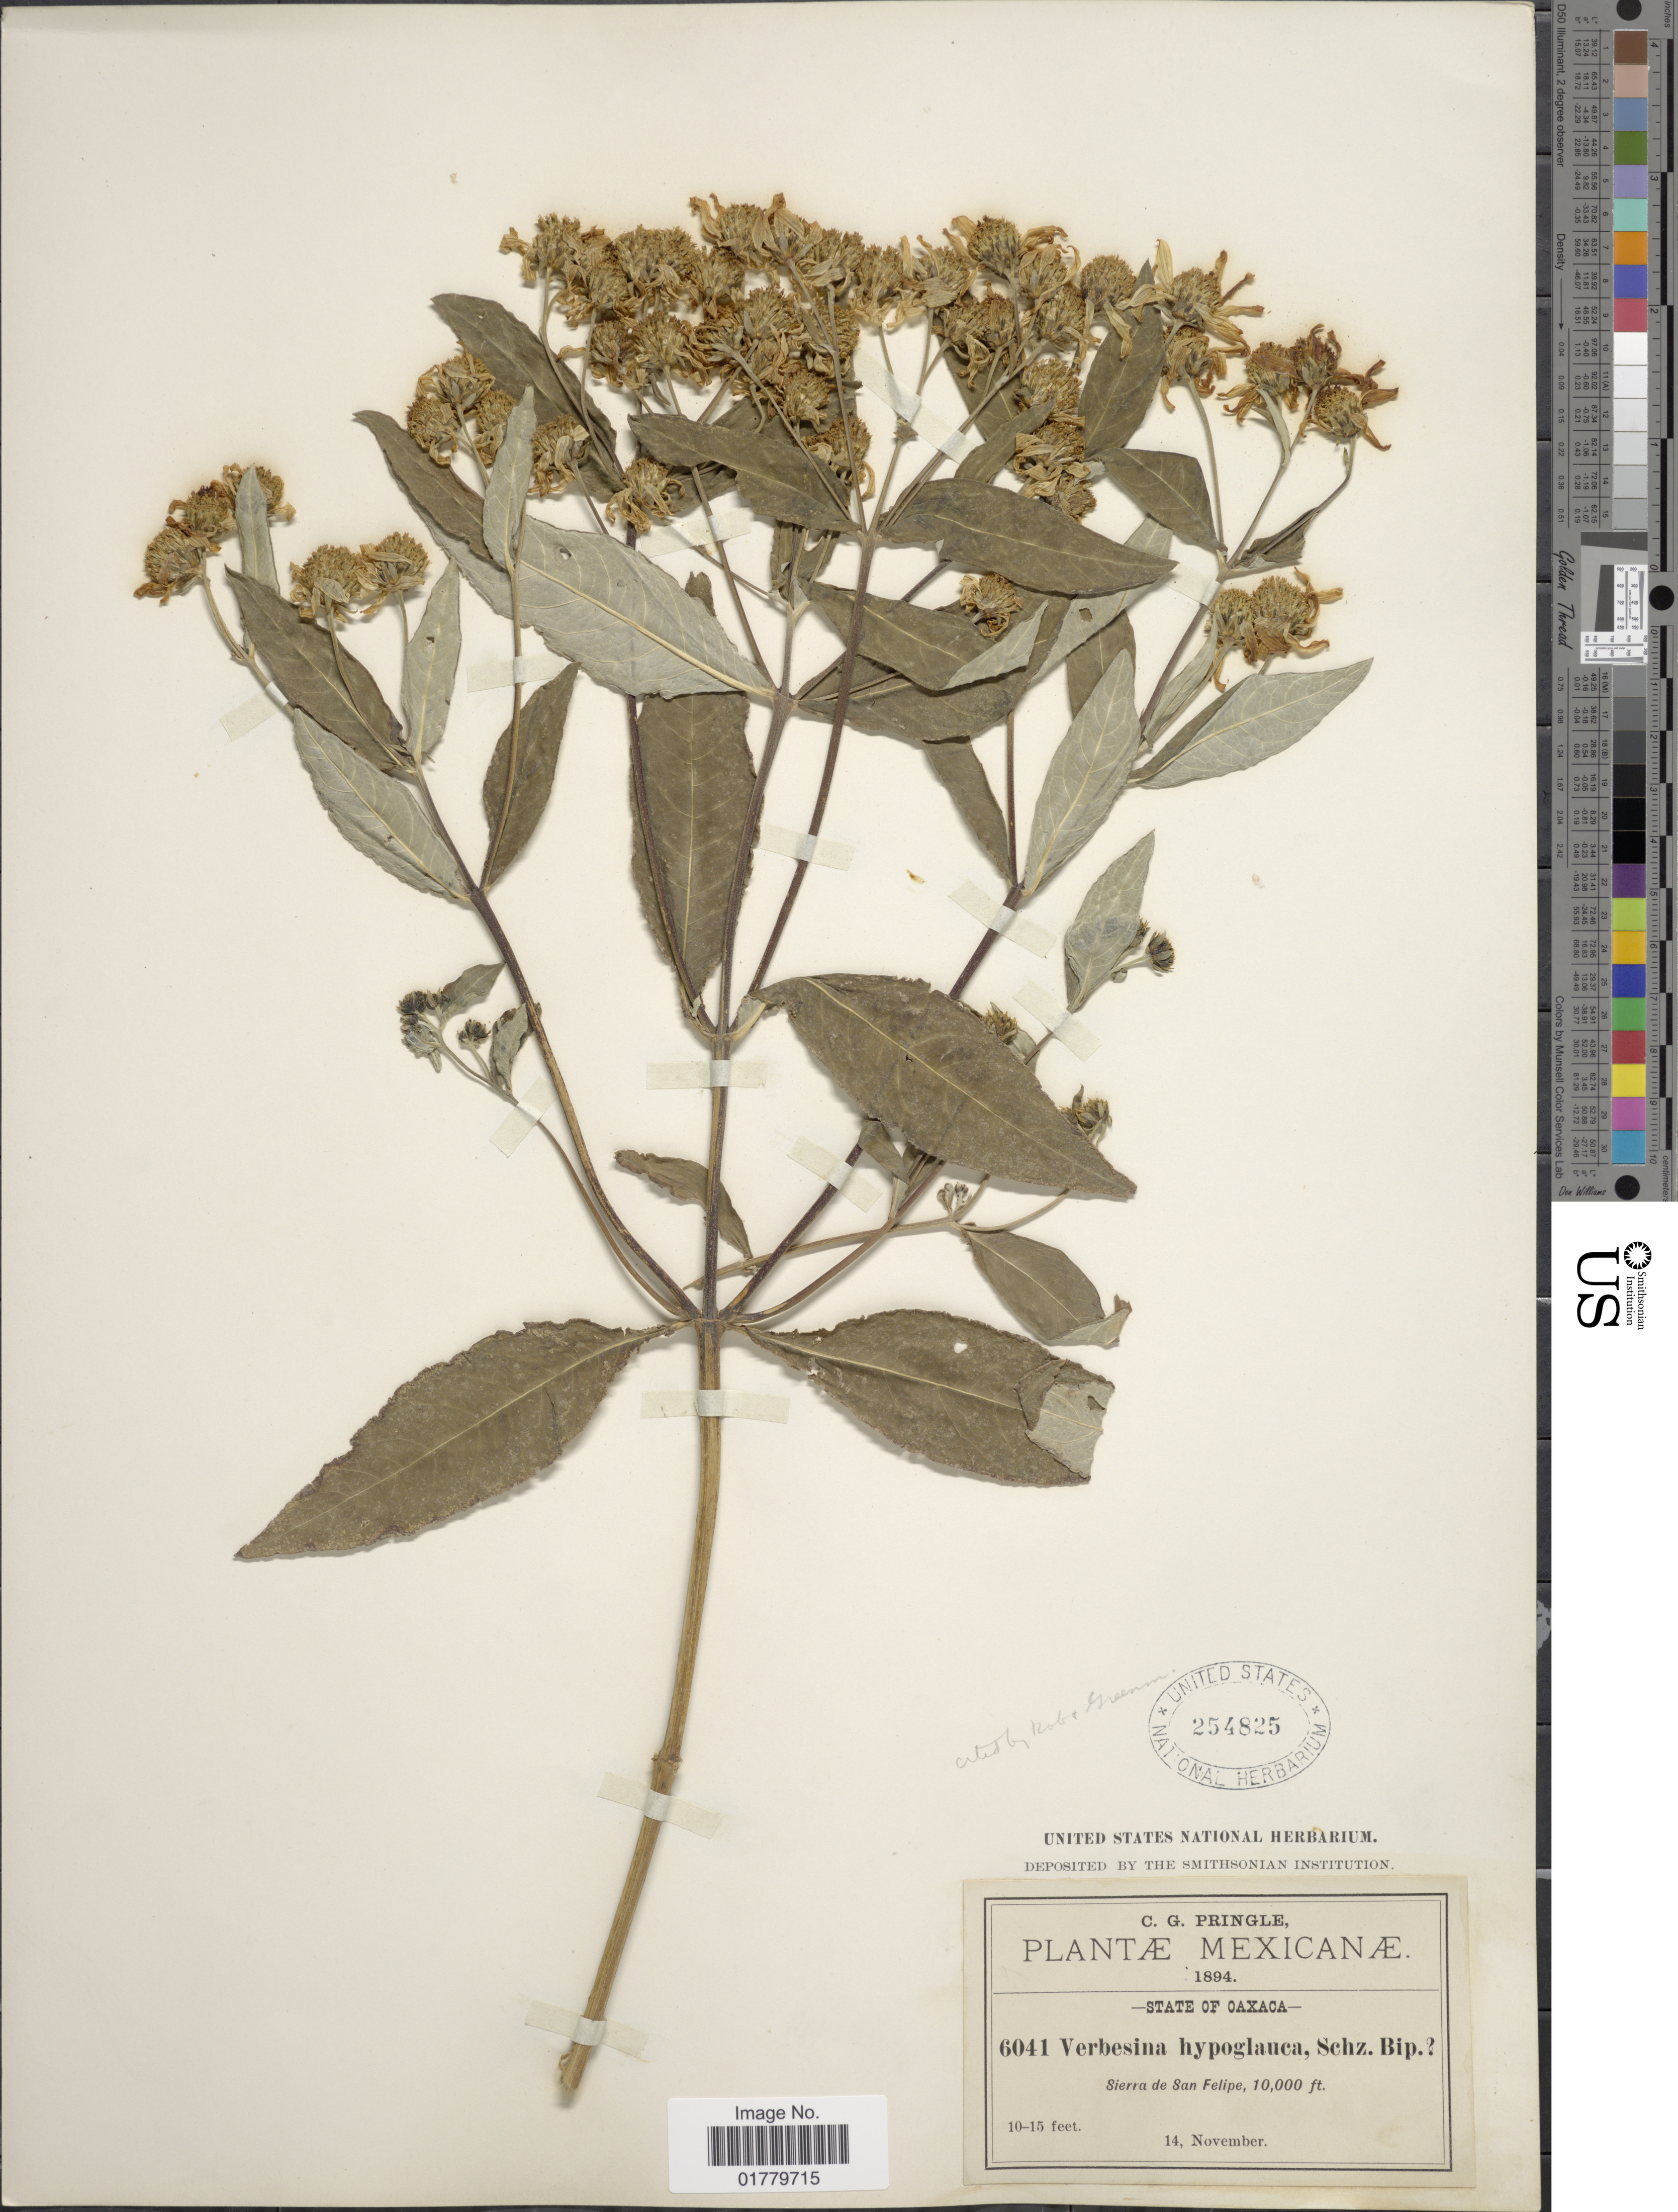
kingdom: Plantae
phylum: Tracheophyta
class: Magnoliopsida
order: Asterales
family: Asteraceae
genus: Verbesina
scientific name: Verbesina hypoglauca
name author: Sch. Bip. ex Klatt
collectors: C. G. Pringle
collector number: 6041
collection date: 1894-11-14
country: Mexico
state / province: Oaxaca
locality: State of Oaxaca. Sierra de San Felipe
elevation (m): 3048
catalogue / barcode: US 254825